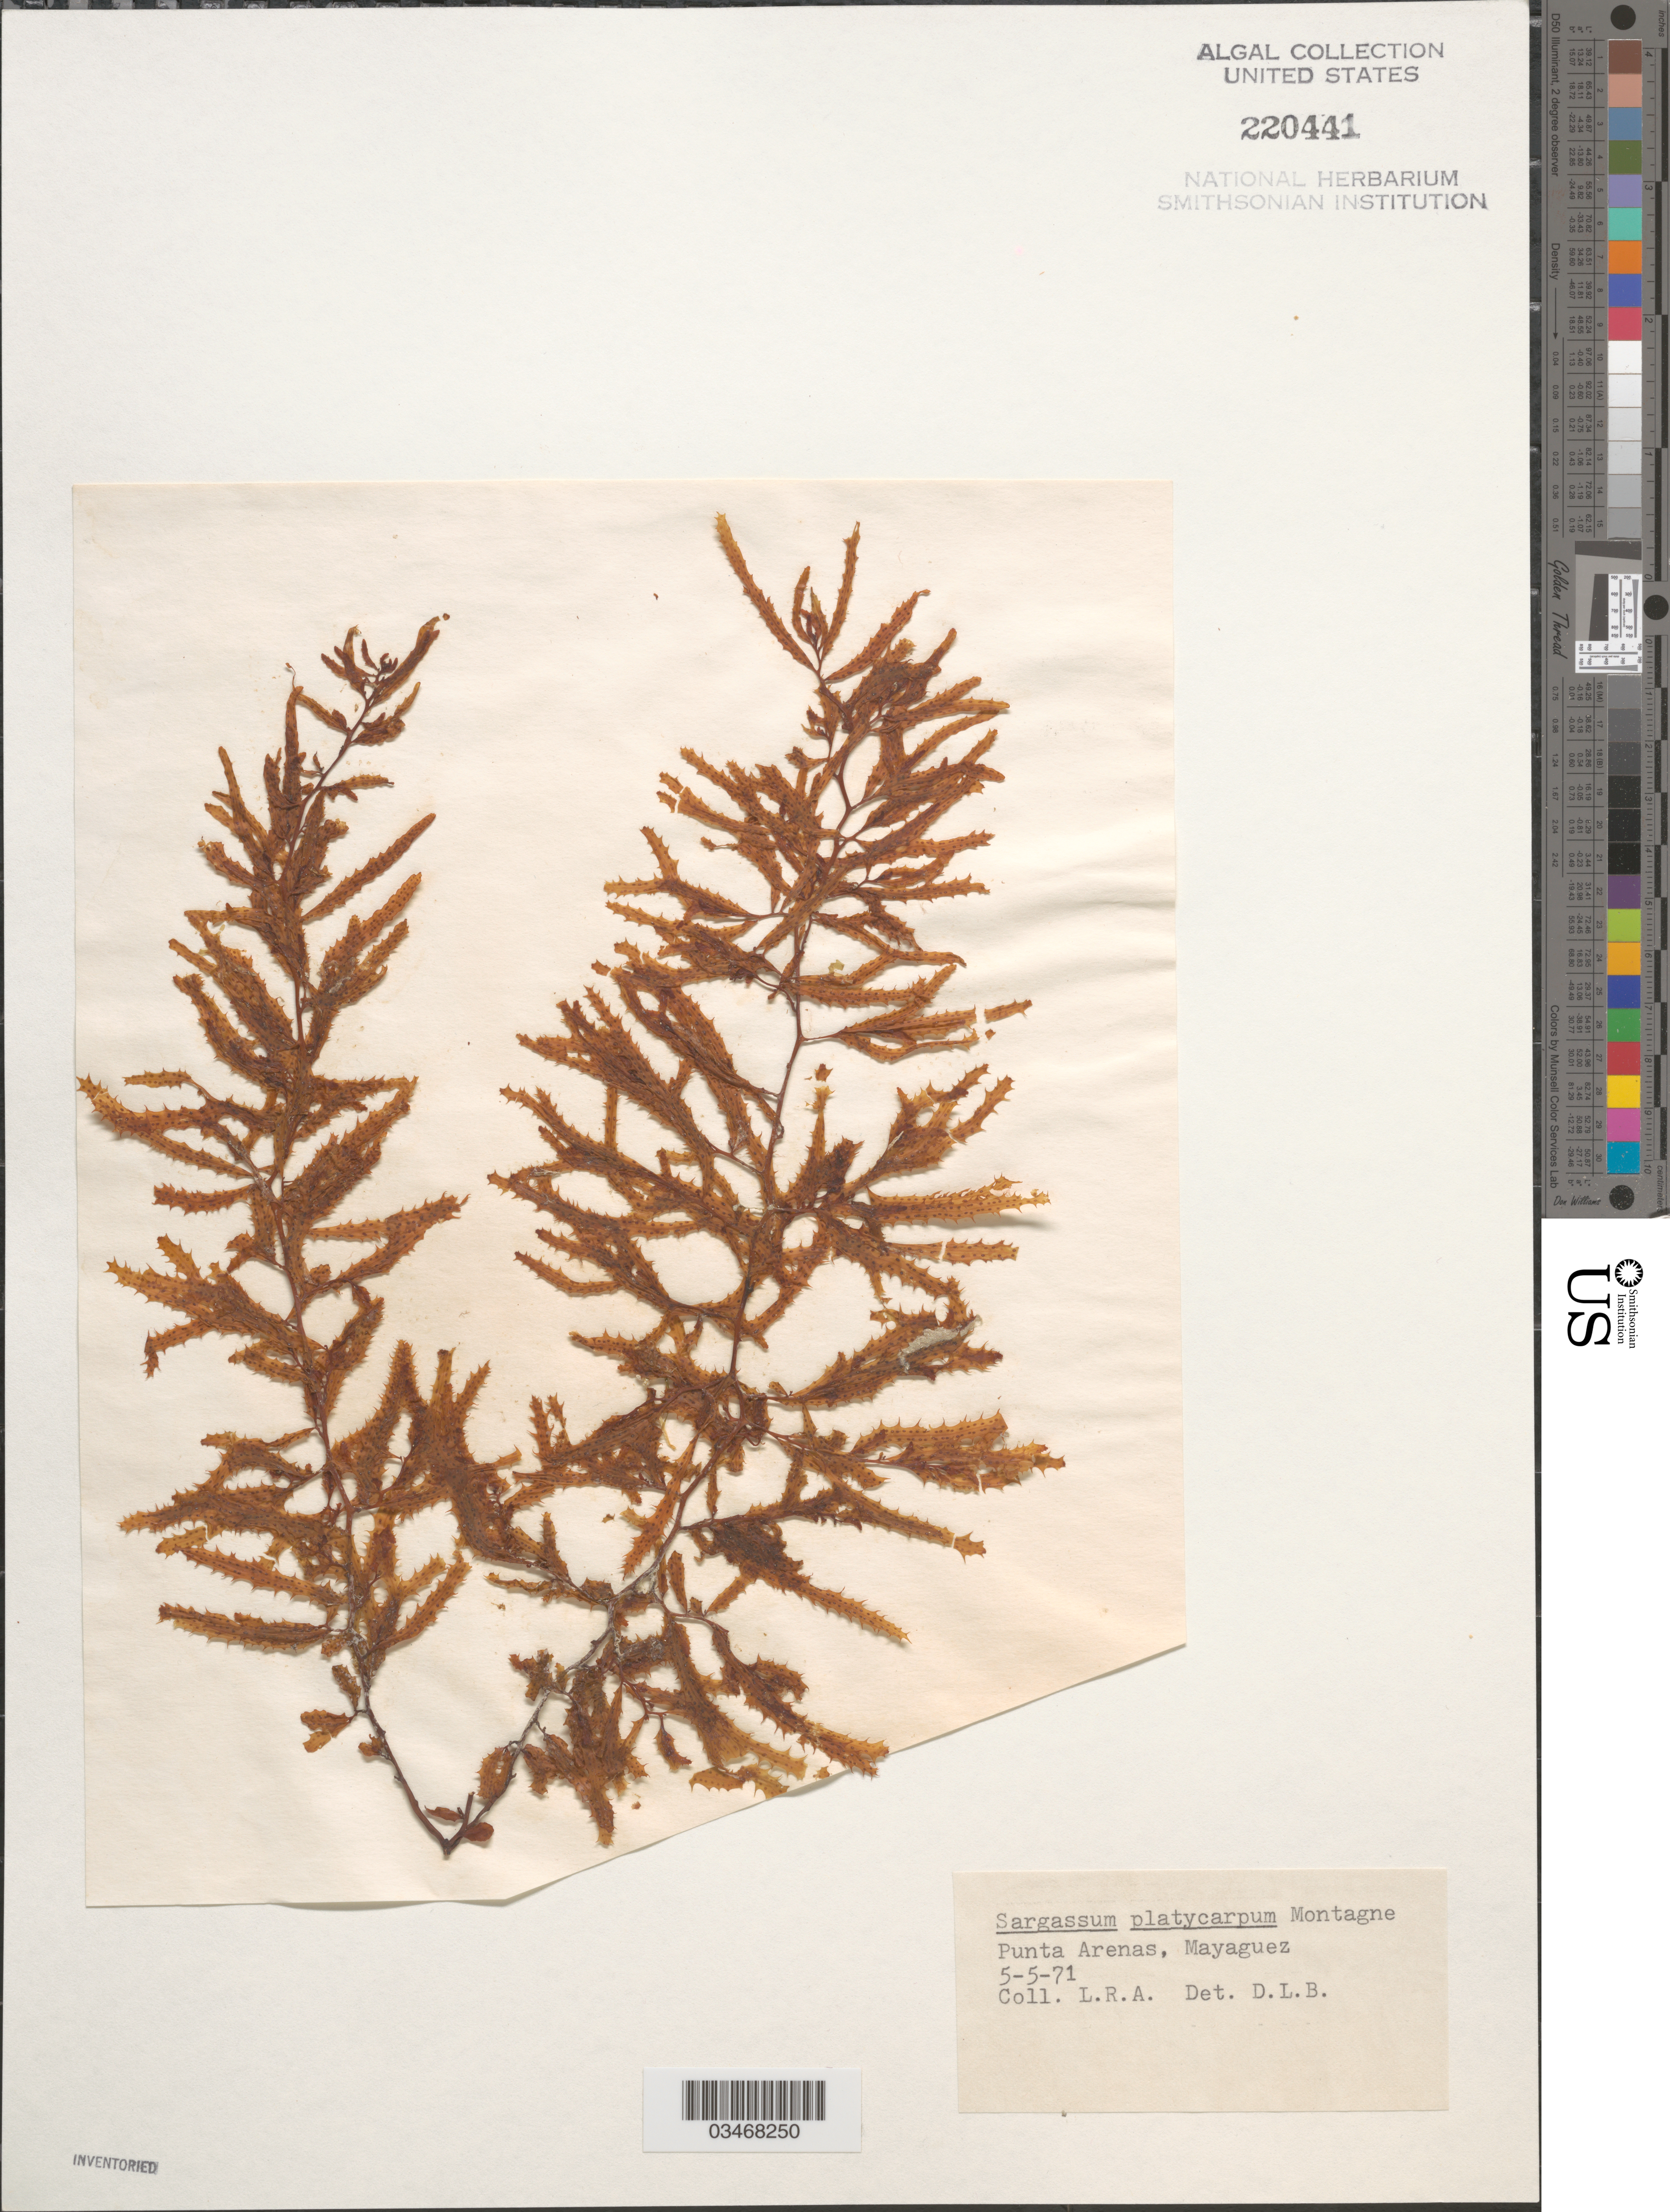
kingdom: Chromista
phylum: Ochrophyta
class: Phaeophyceae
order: Fucales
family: Sargassaceae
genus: Sargassum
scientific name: Sargassum platycarpum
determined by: Ballantine, D. L.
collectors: L. Almodovar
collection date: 1971-05-05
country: Puerto Rico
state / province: Mayagüez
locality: Punta Arenas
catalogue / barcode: US 220441